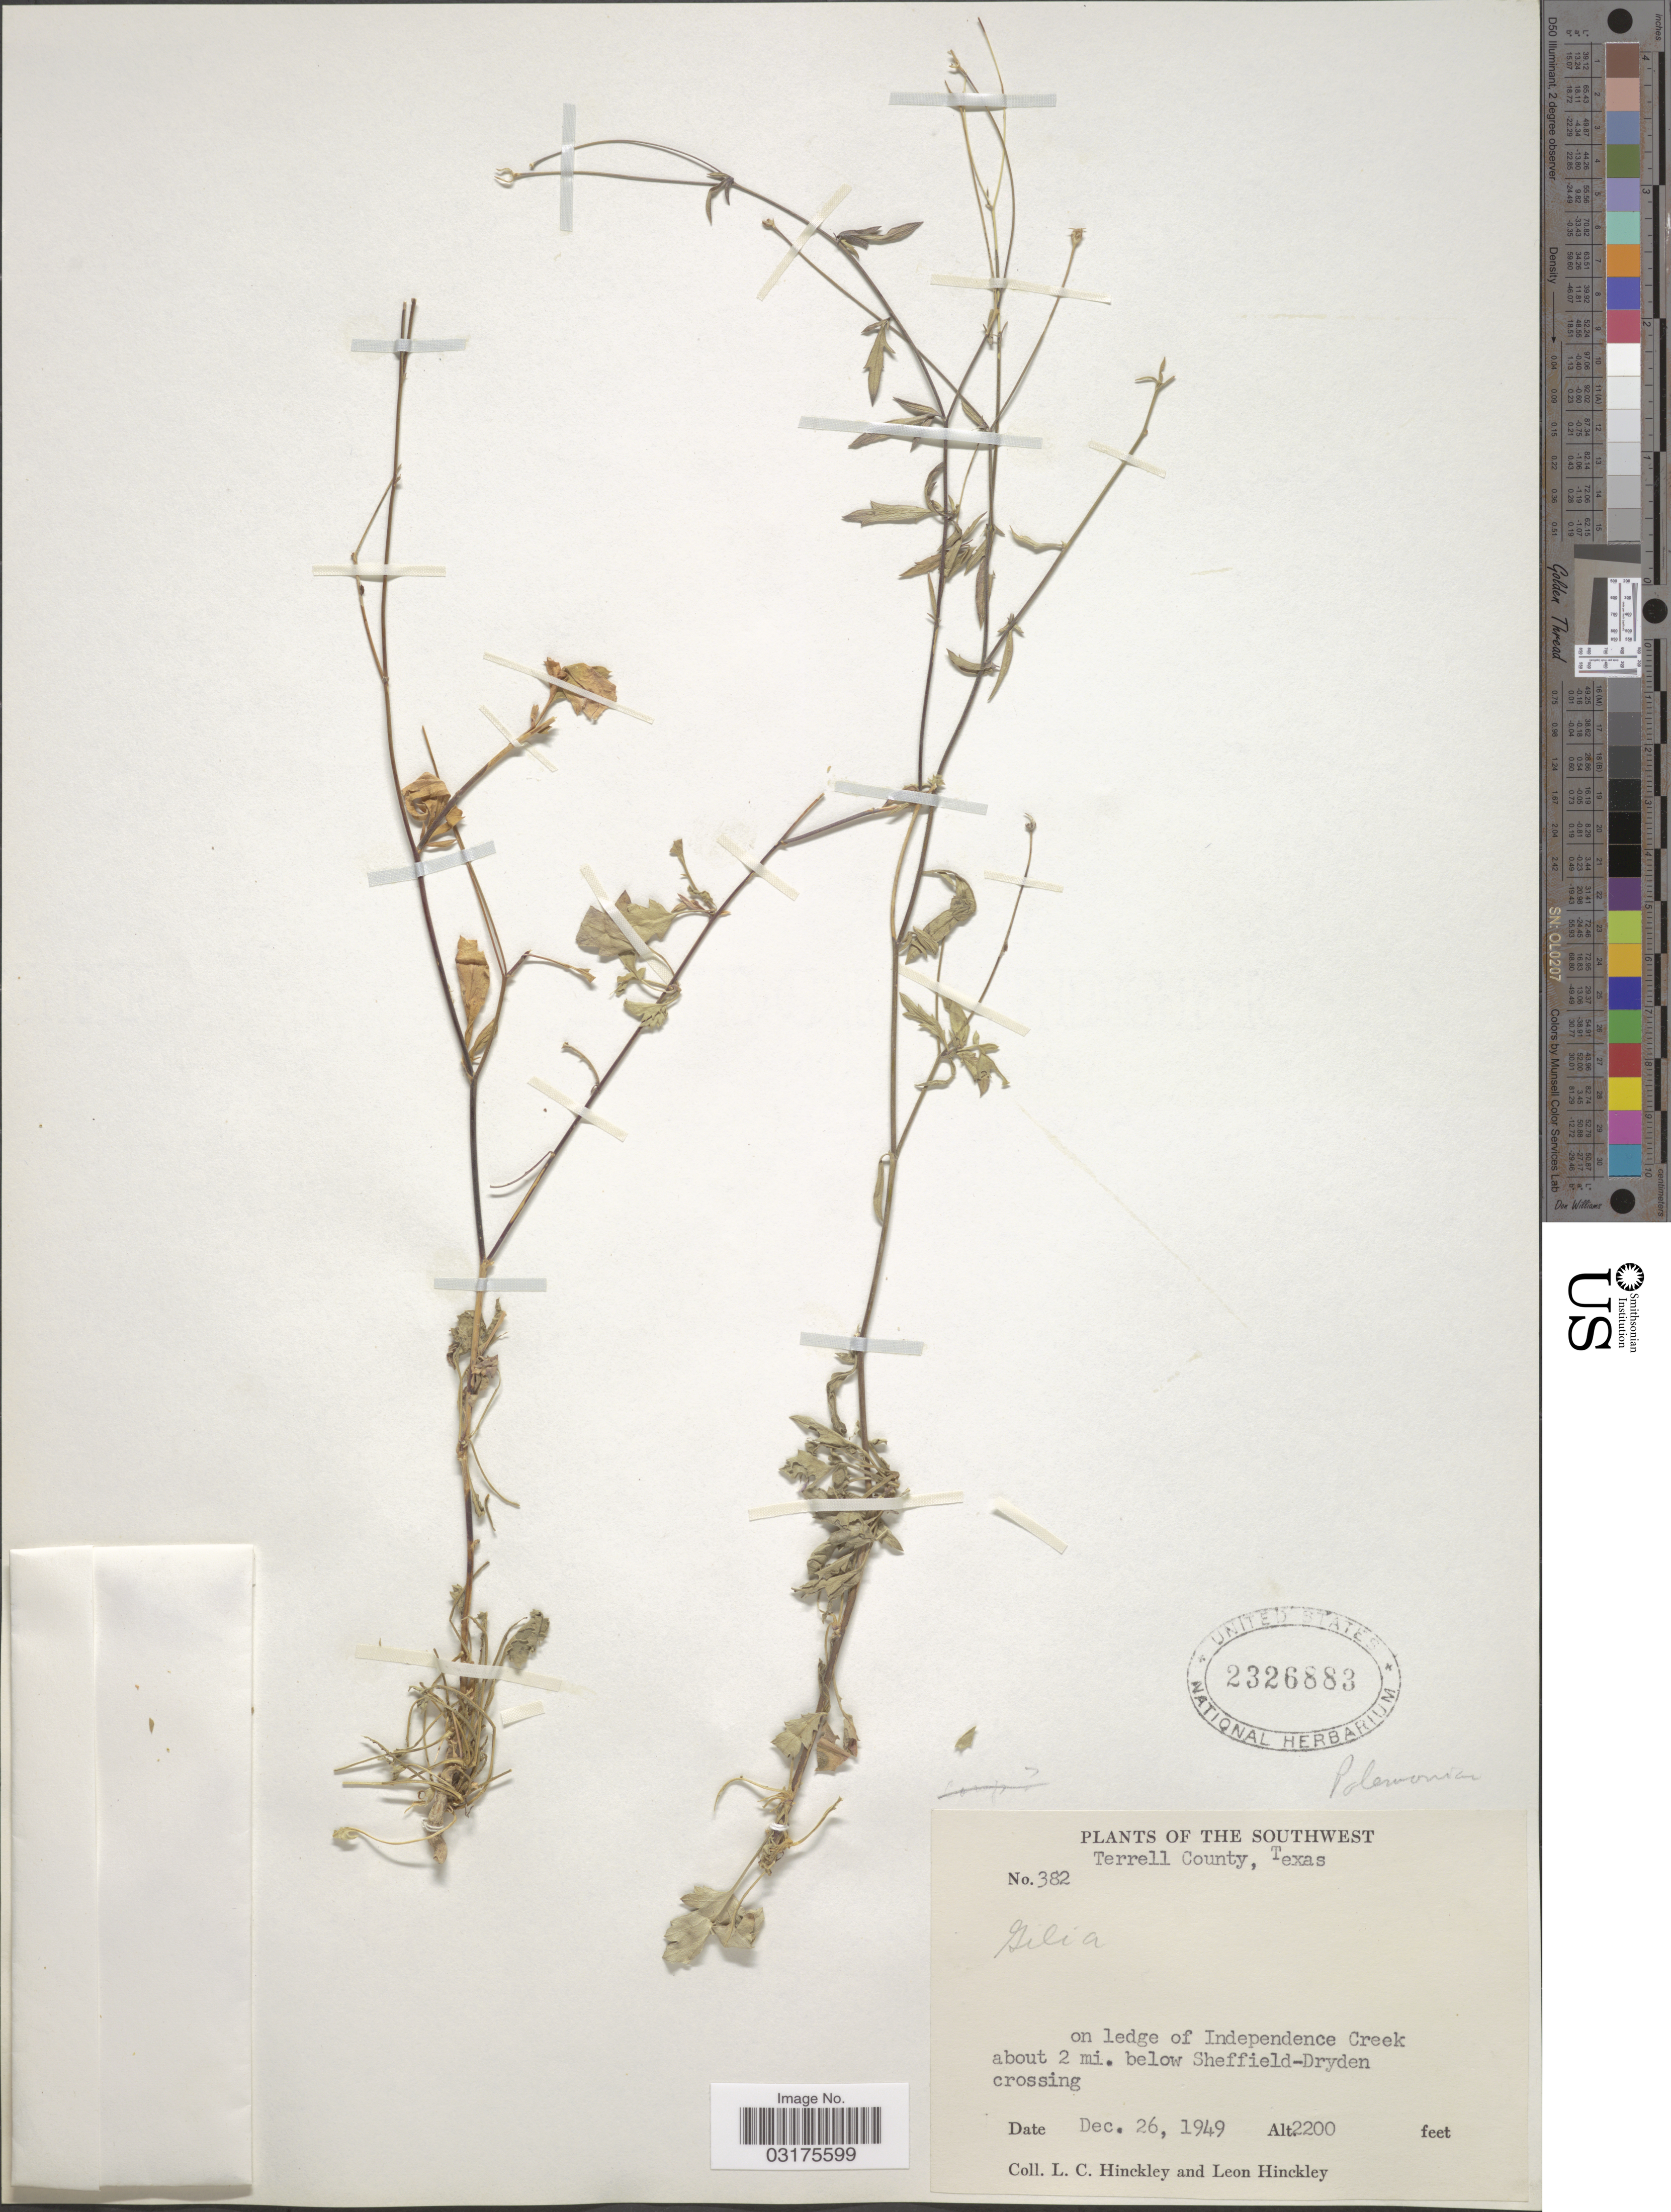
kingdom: Plantae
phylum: Tracheophyta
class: Magnoliopsida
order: Ericales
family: Polemoniaceae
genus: Giliastrum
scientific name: Giliastrum incisum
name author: (Benth.) J.M. Porter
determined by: Strong, Mark T., (BOT), Smithsonian Institution - National Museum of Natural History (UNITED STATES)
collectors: L. Hinckley & L. Hinckley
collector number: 382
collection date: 1949-12-26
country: United States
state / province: Texas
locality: The Southwest, Terrell County, on ledge of Independence Creek about 2 mi. below Sheffield-Dryden crossing.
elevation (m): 671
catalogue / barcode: US 2326883